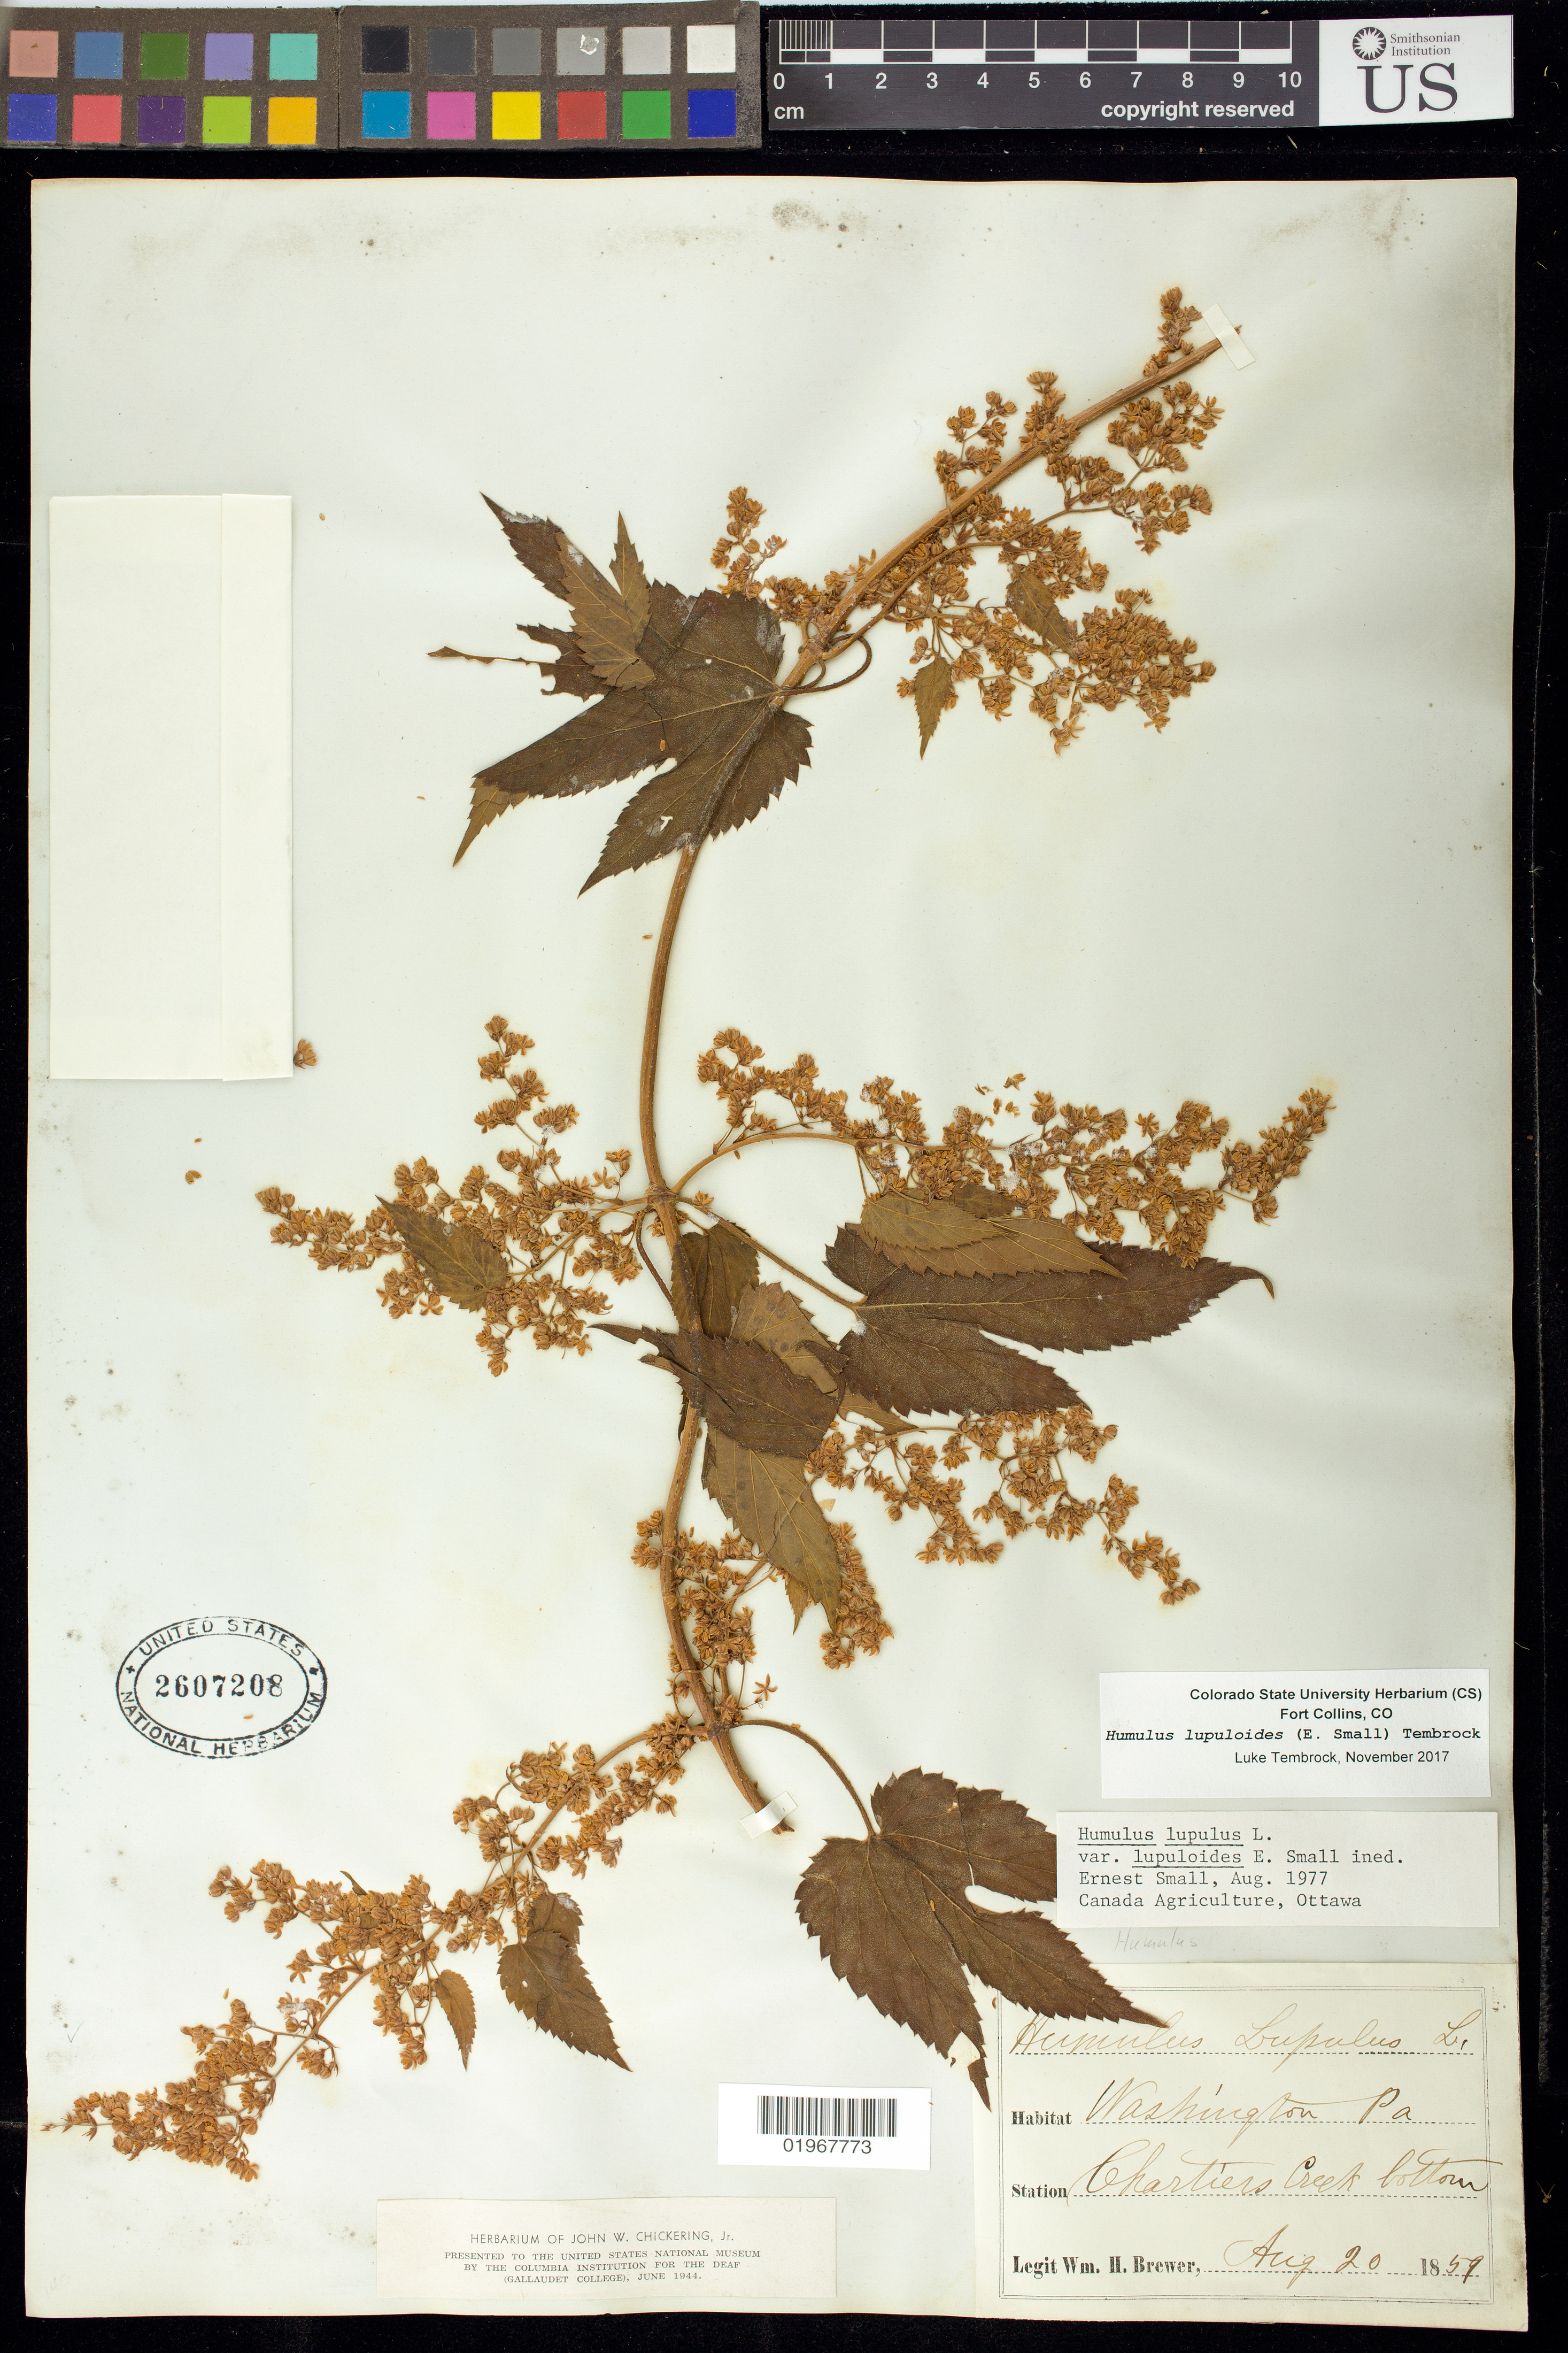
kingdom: Plantae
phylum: Tracheophyta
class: Magnoliopsida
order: Rosales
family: Cannabaceae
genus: Humulus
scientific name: Humulus americanus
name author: Nutt.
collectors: W. H. Brewer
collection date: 1859-08-20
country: United States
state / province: Pennsylvania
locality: Washington.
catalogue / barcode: US 2607208